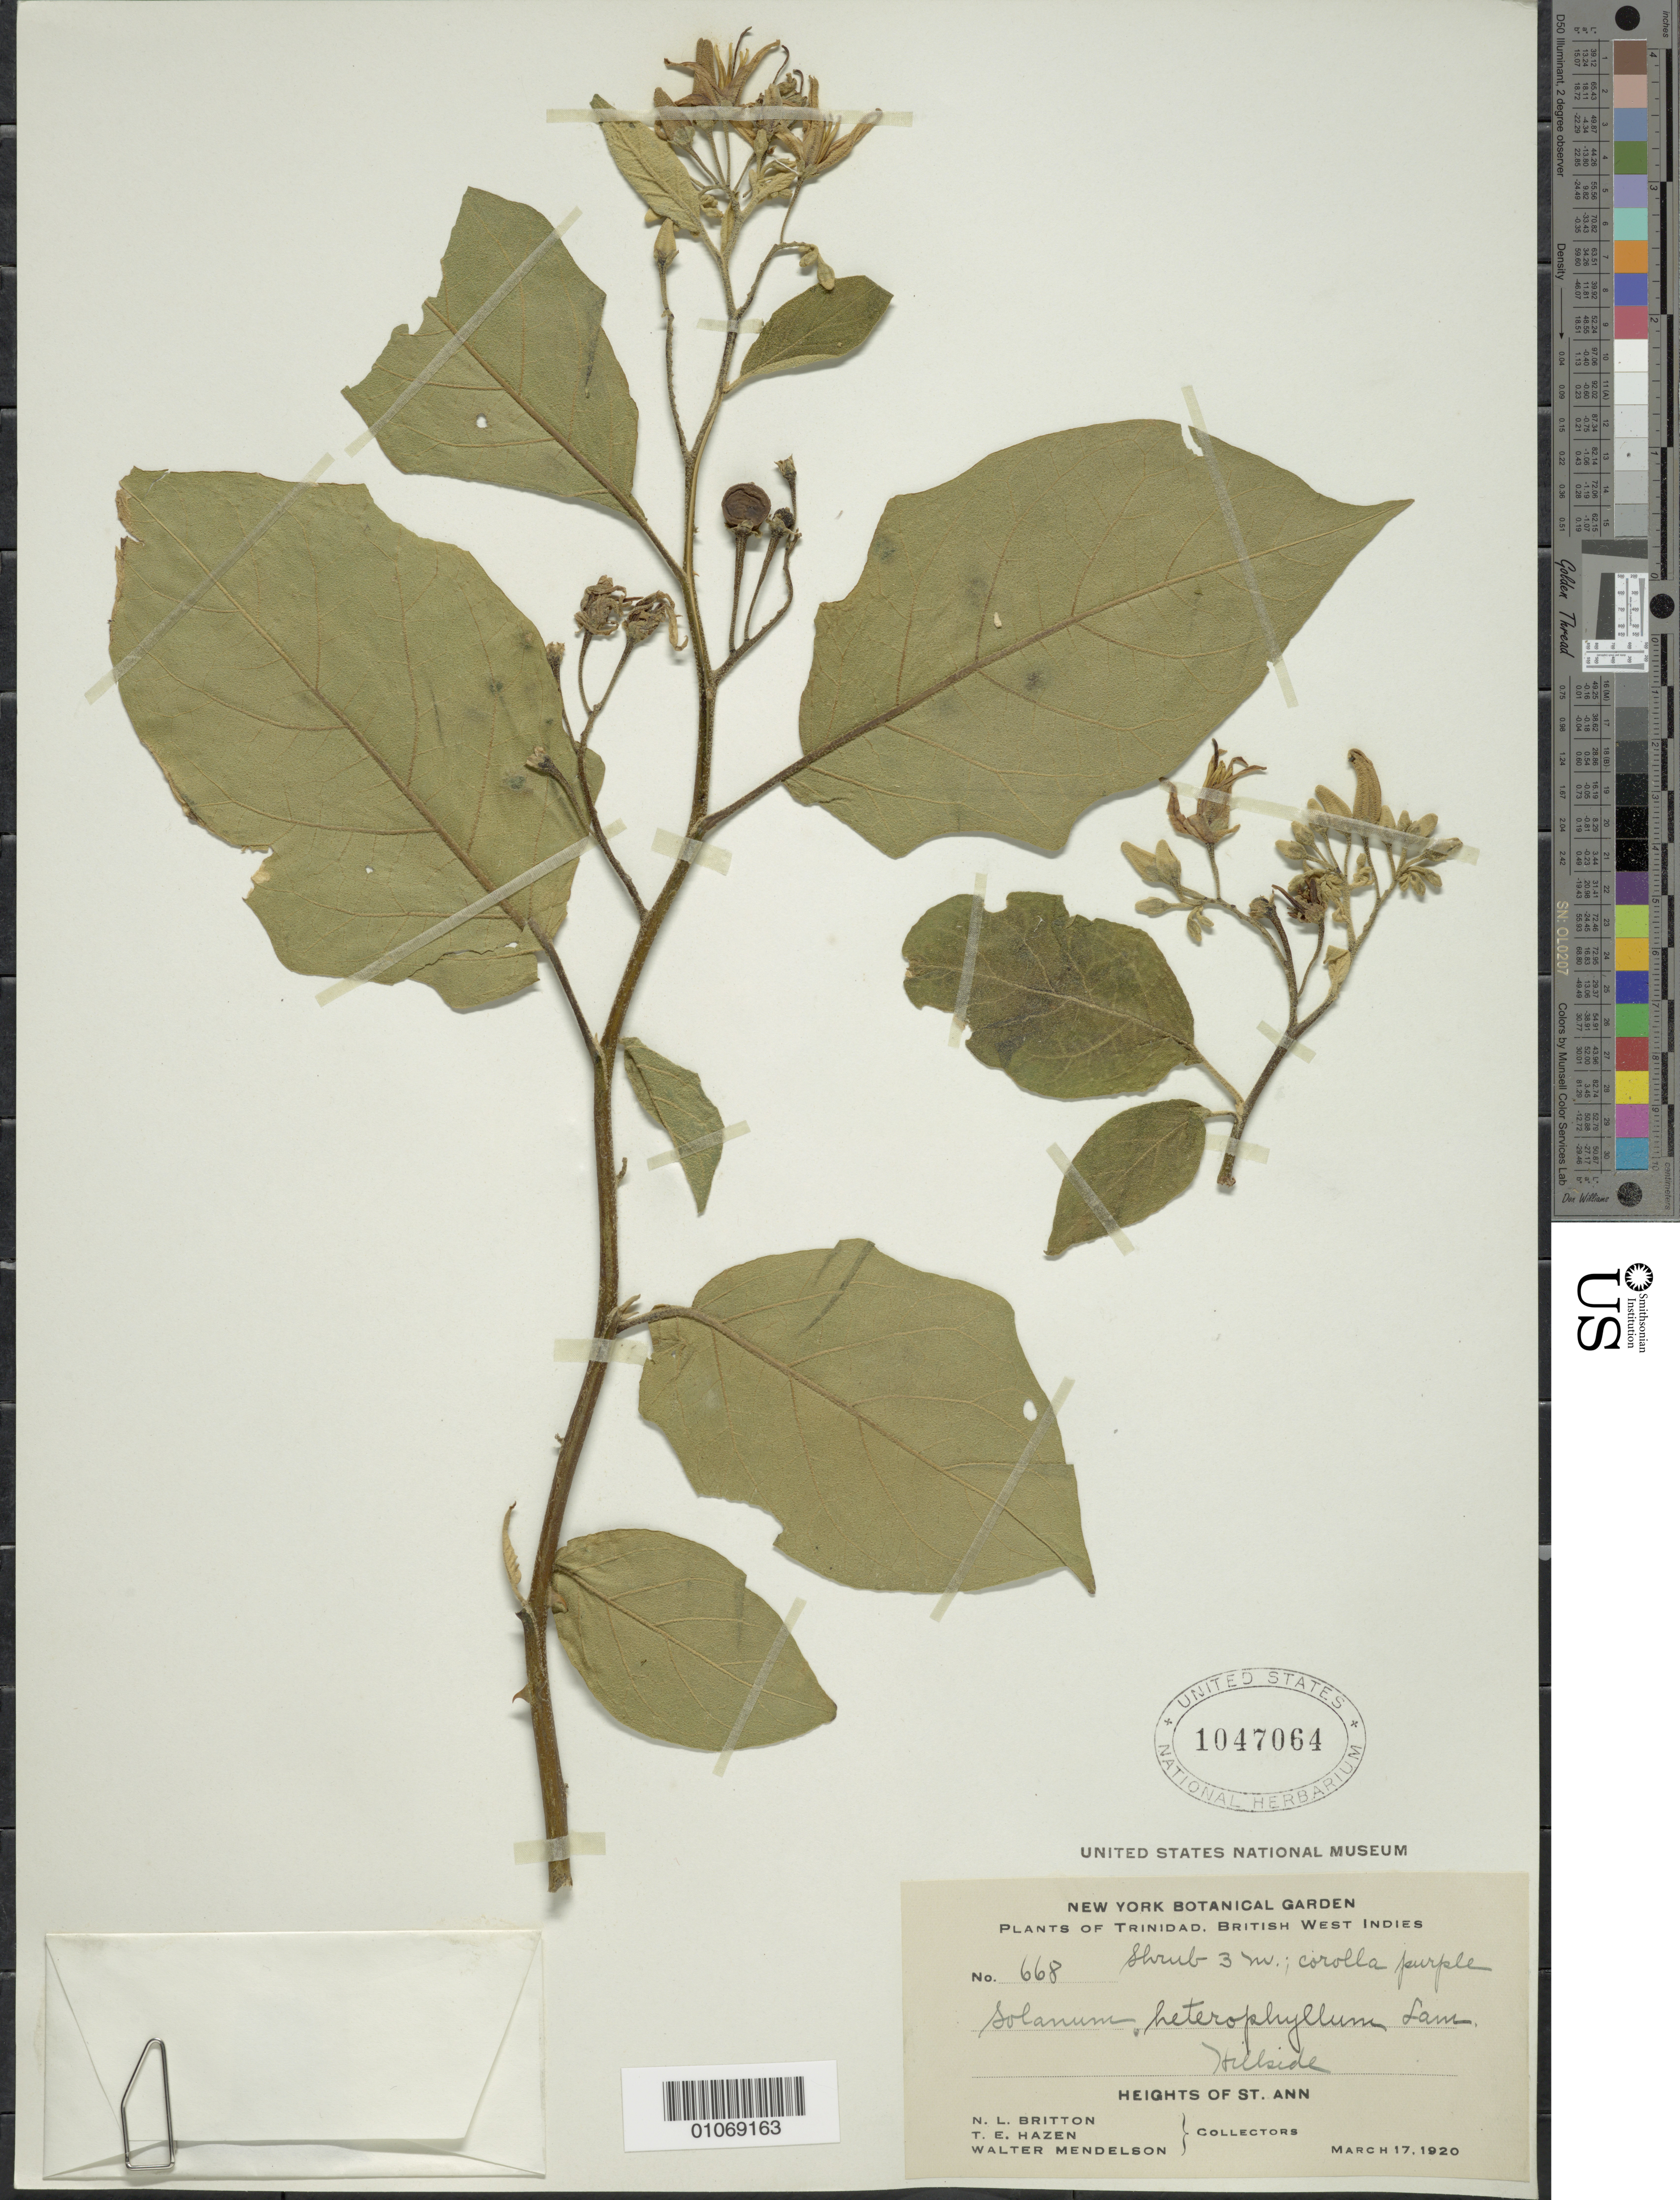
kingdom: Plantae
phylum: Tracheophyta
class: Magnoliopsida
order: Solanales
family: Solanaceae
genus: Solanum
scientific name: Solanum subinerme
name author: Jacq.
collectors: N. Britton, T. E. Hazen & W. Mendelson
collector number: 668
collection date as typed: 17 Mar 1920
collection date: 1920-03-17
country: Trinidad and Tobago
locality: Heights of St. Ann, hillside.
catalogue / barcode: US 1047064